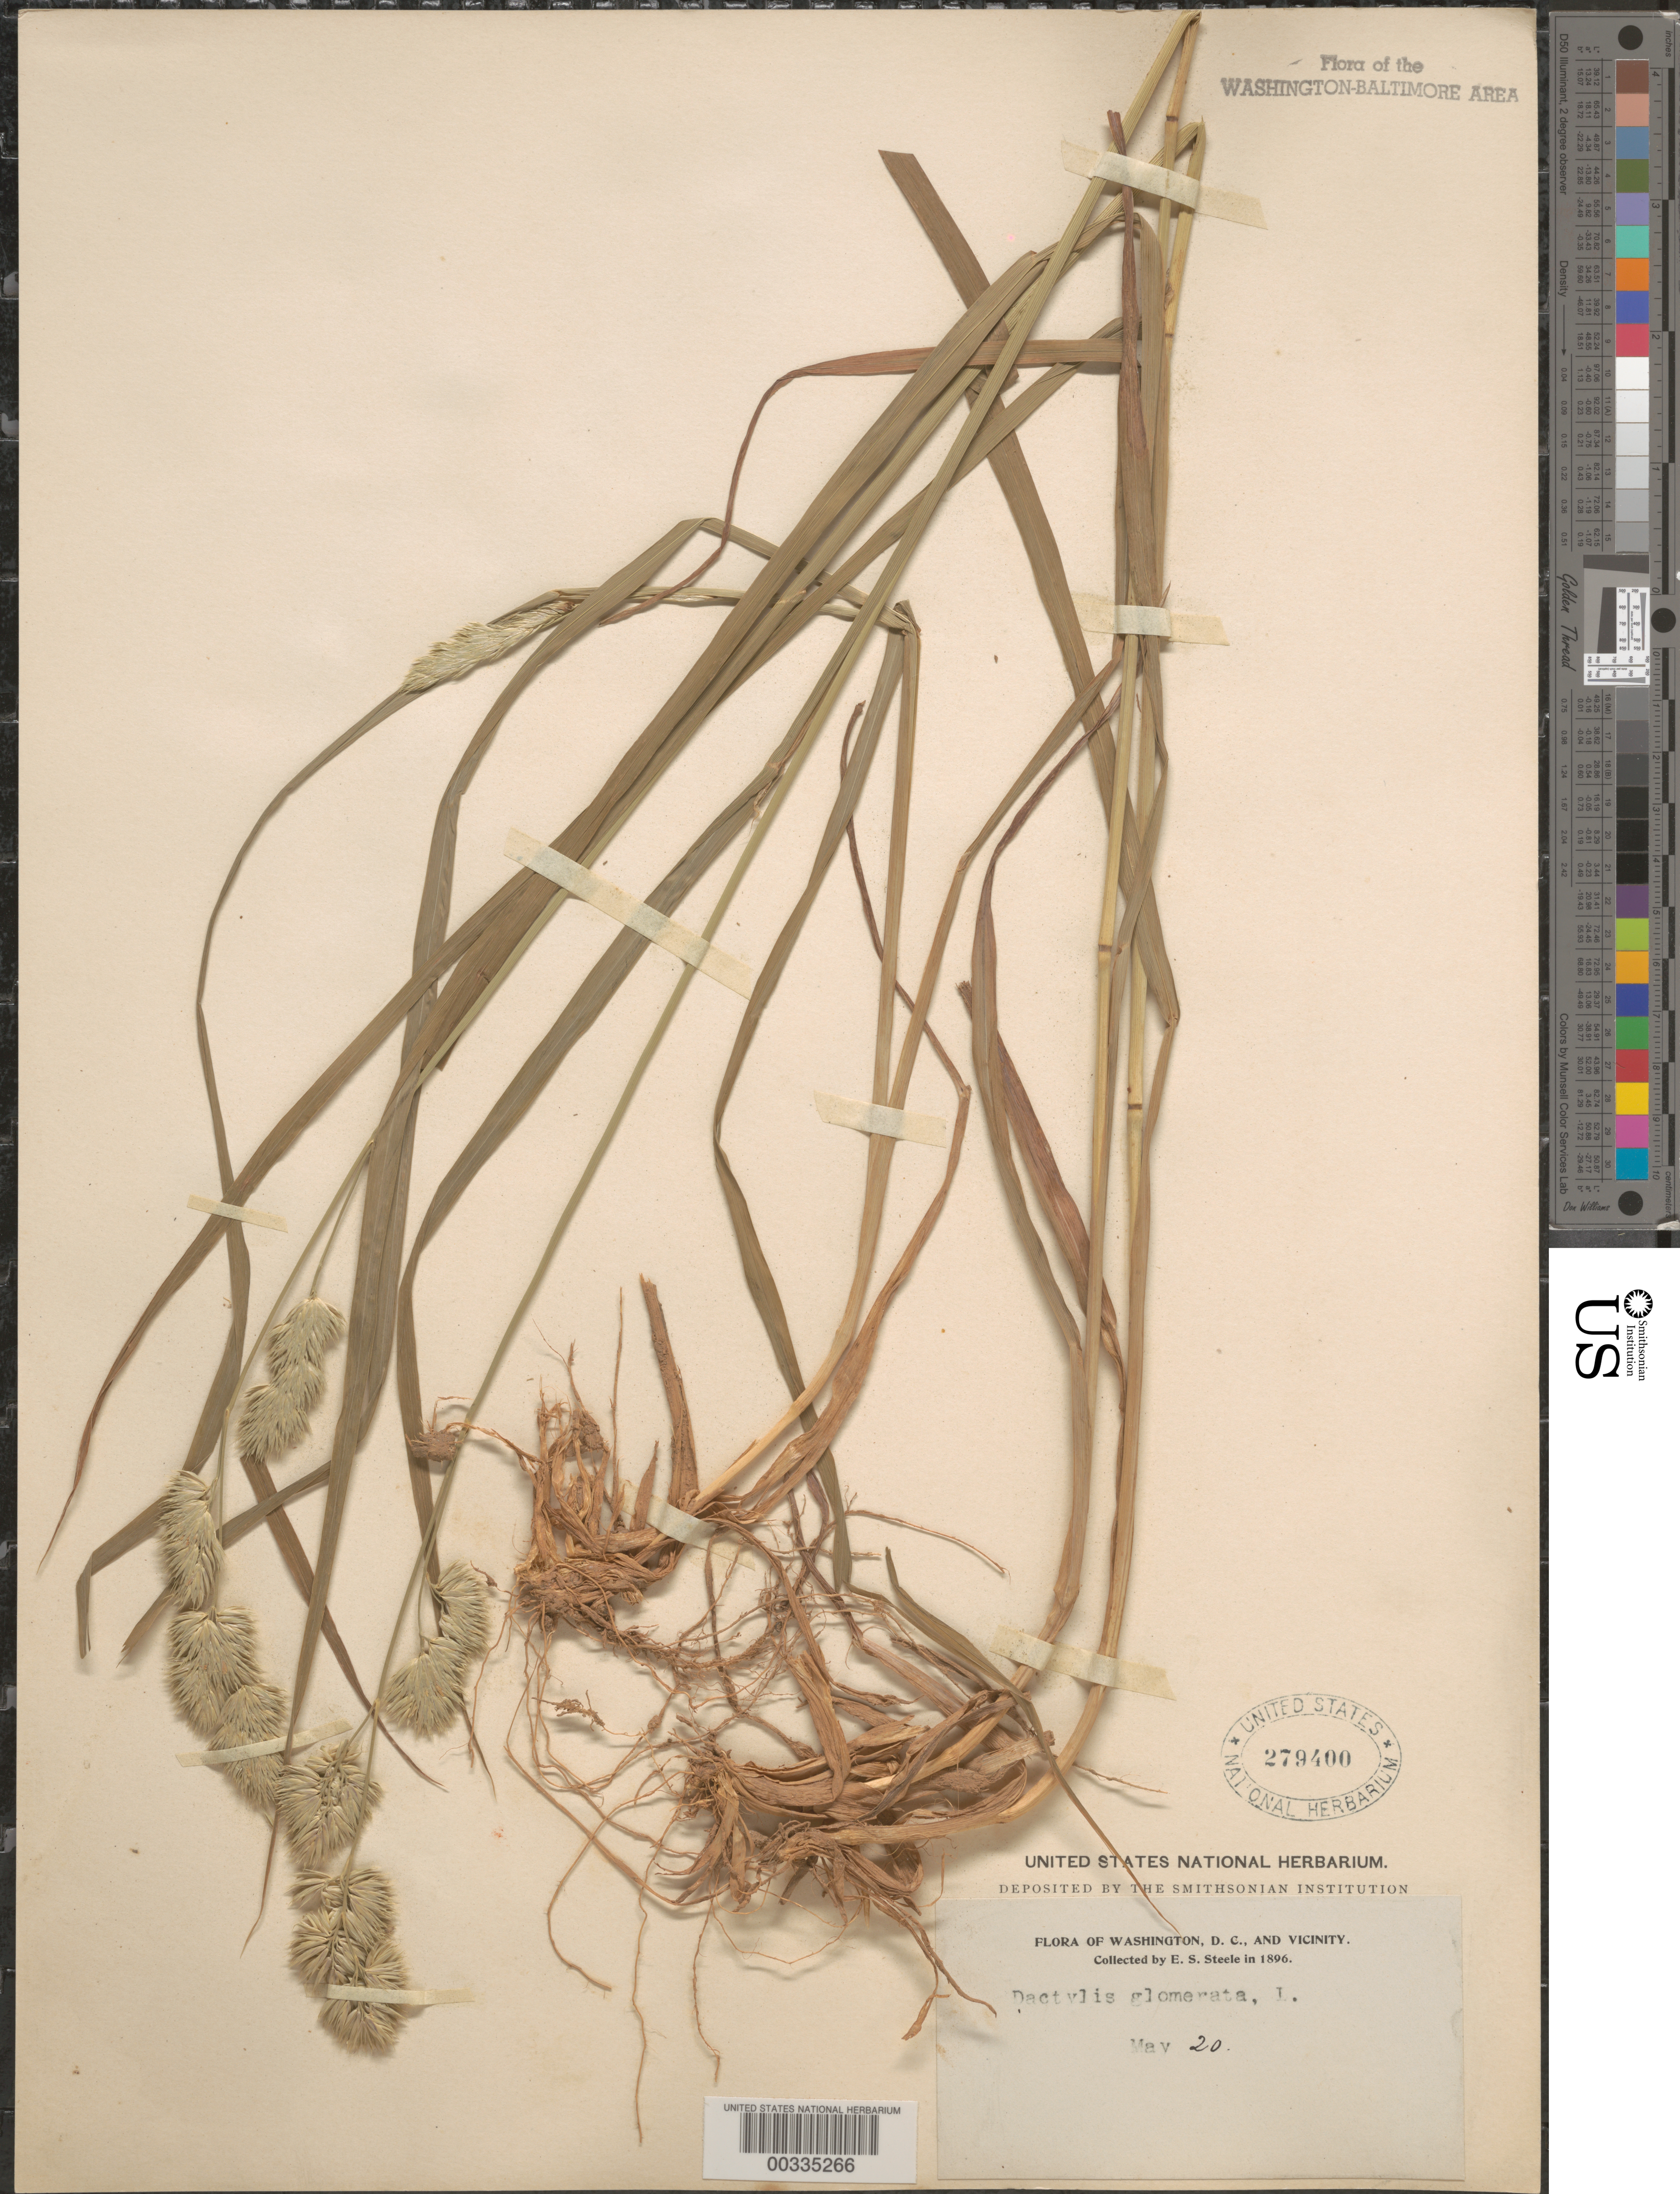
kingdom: Plantae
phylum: Tracheophyta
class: Liliopsida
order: Poales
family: Poaceae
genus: Dactylis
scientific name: Dactylis glomerata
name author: L.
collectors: E. Steele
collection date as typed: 20 May 1896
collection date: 1896-05-20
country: United States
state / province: District of Columbia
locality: Washington DC area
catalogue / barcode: US 279400